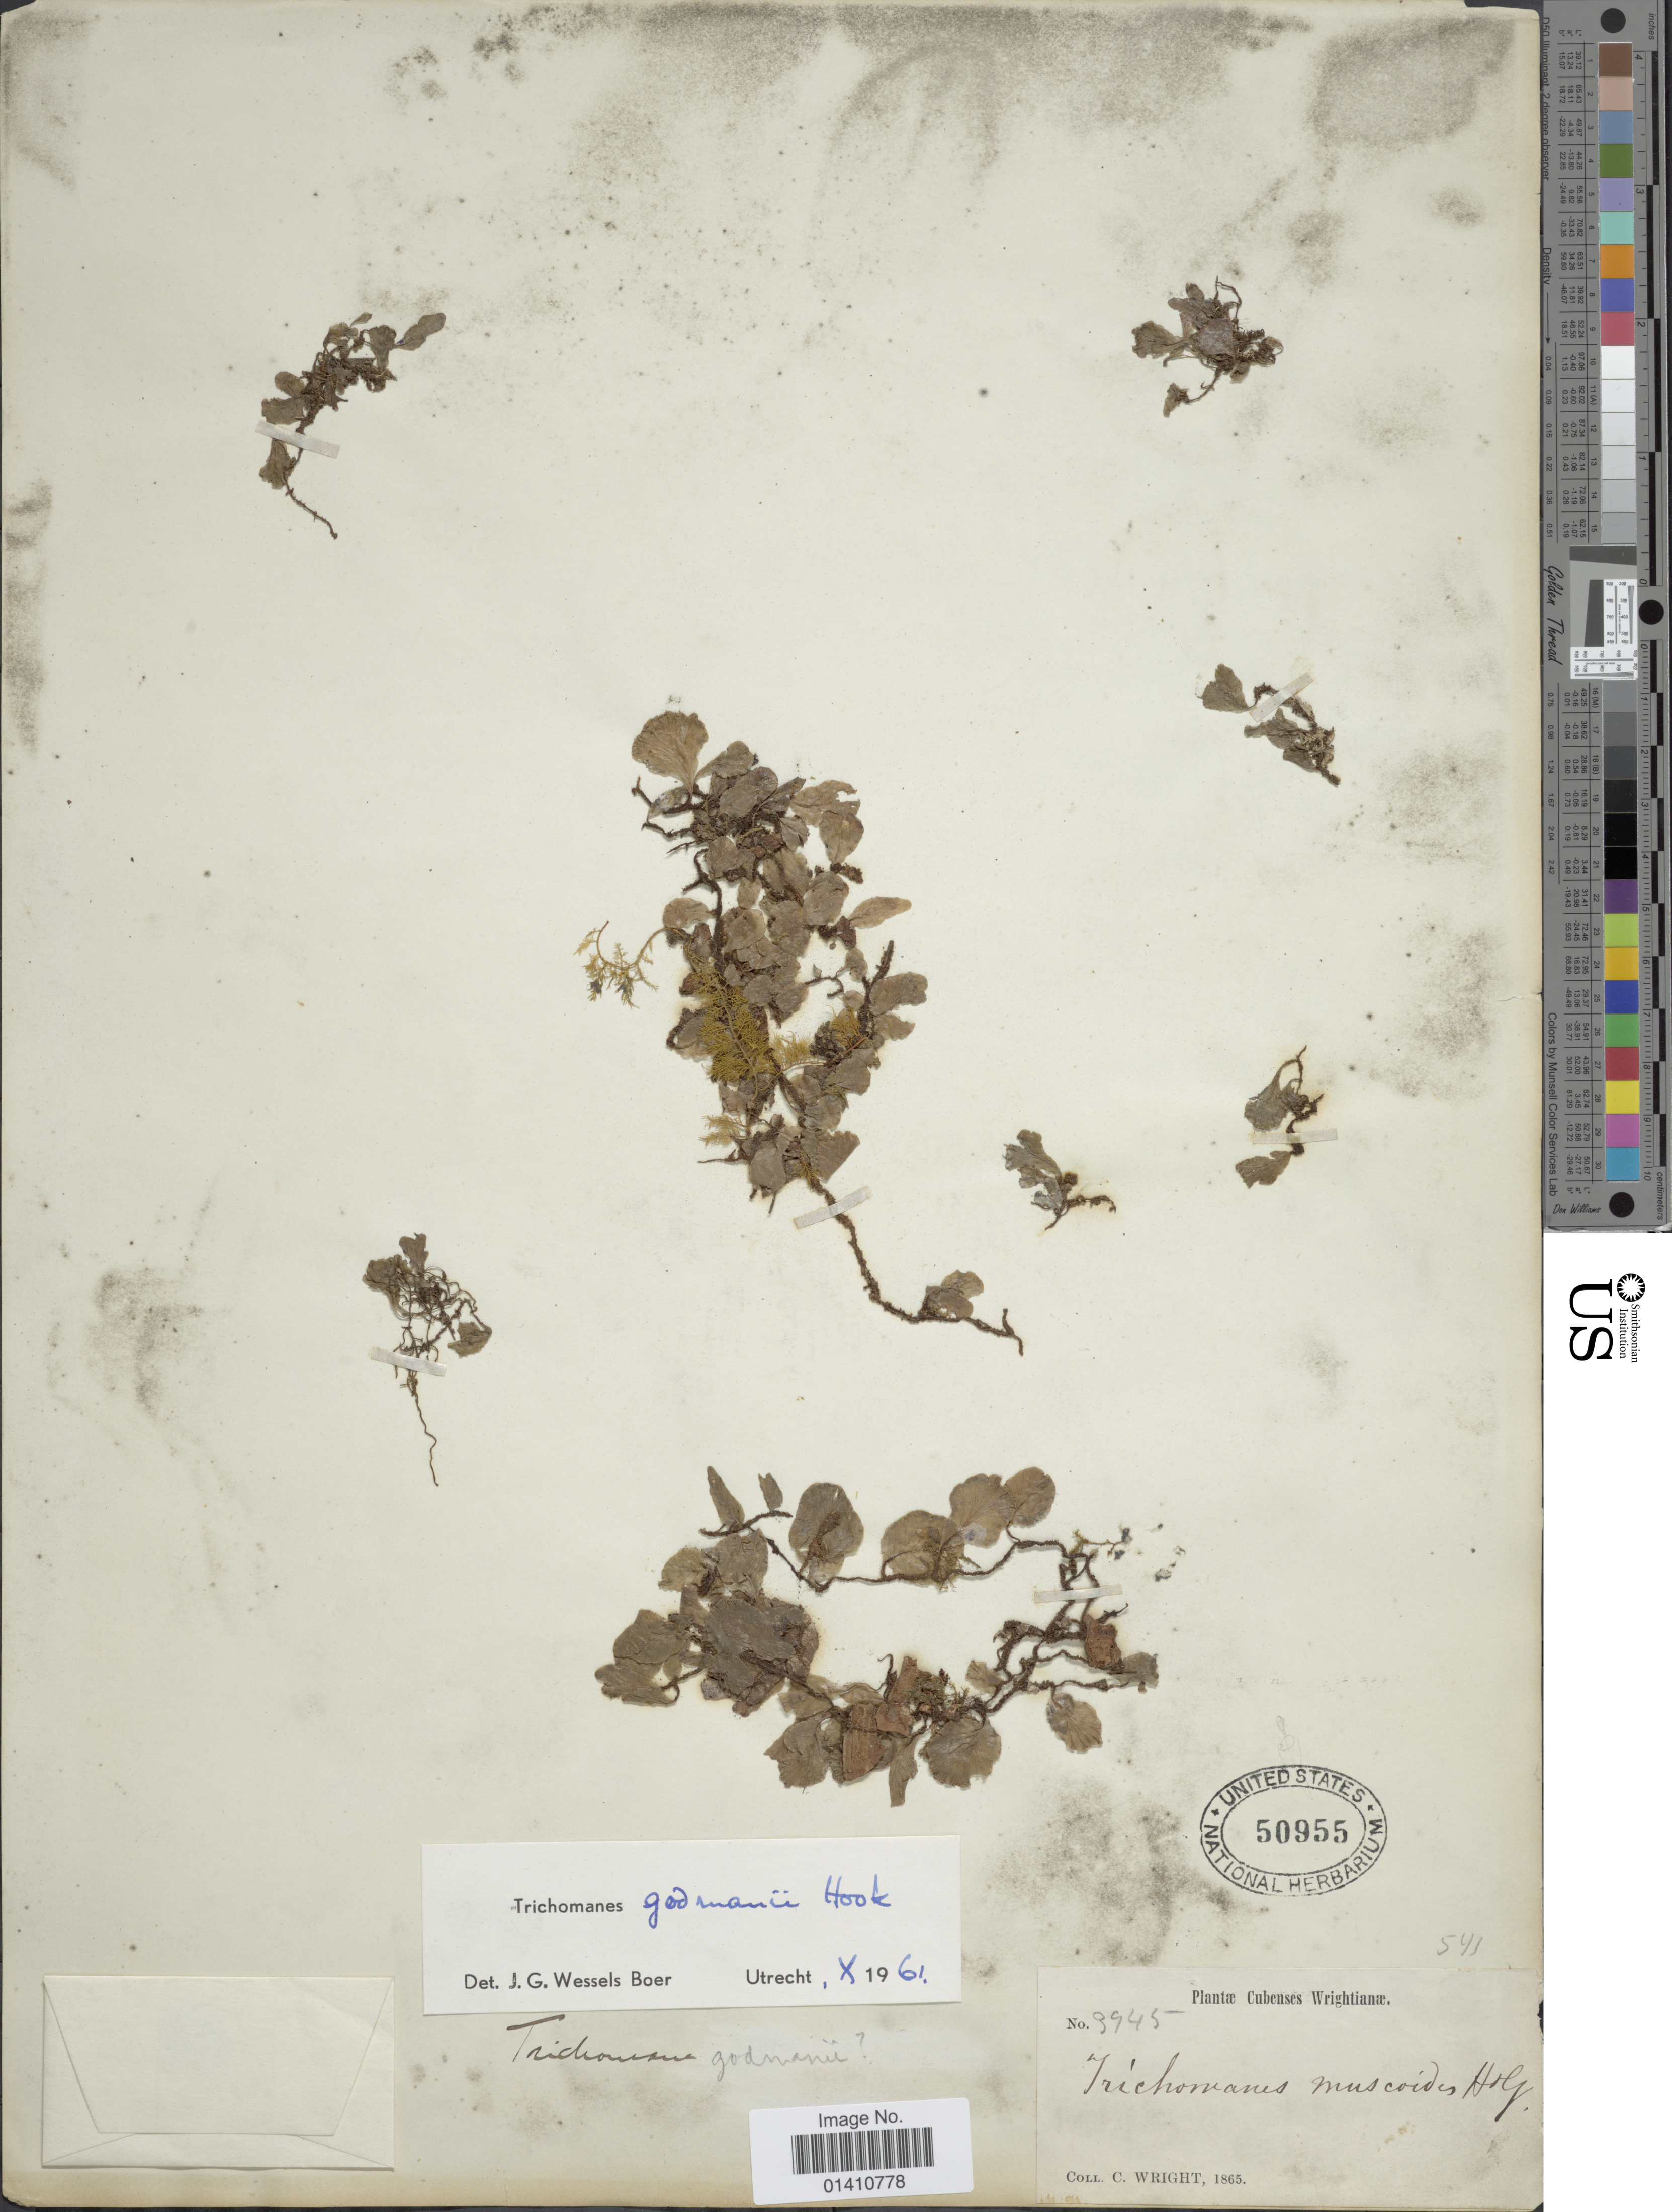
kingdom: Plantae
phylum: Tracheophyta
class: Polypodiopsida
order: Hymenophyllales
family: Hymenophyllaceae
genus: Didymoglossum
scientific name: Didymoglossum godmanii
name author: (Hook. ex Baker) Ebihara & Dubuisson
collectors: C. Wright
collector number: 3945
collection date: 1865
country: Cuba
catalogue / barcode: US 50955